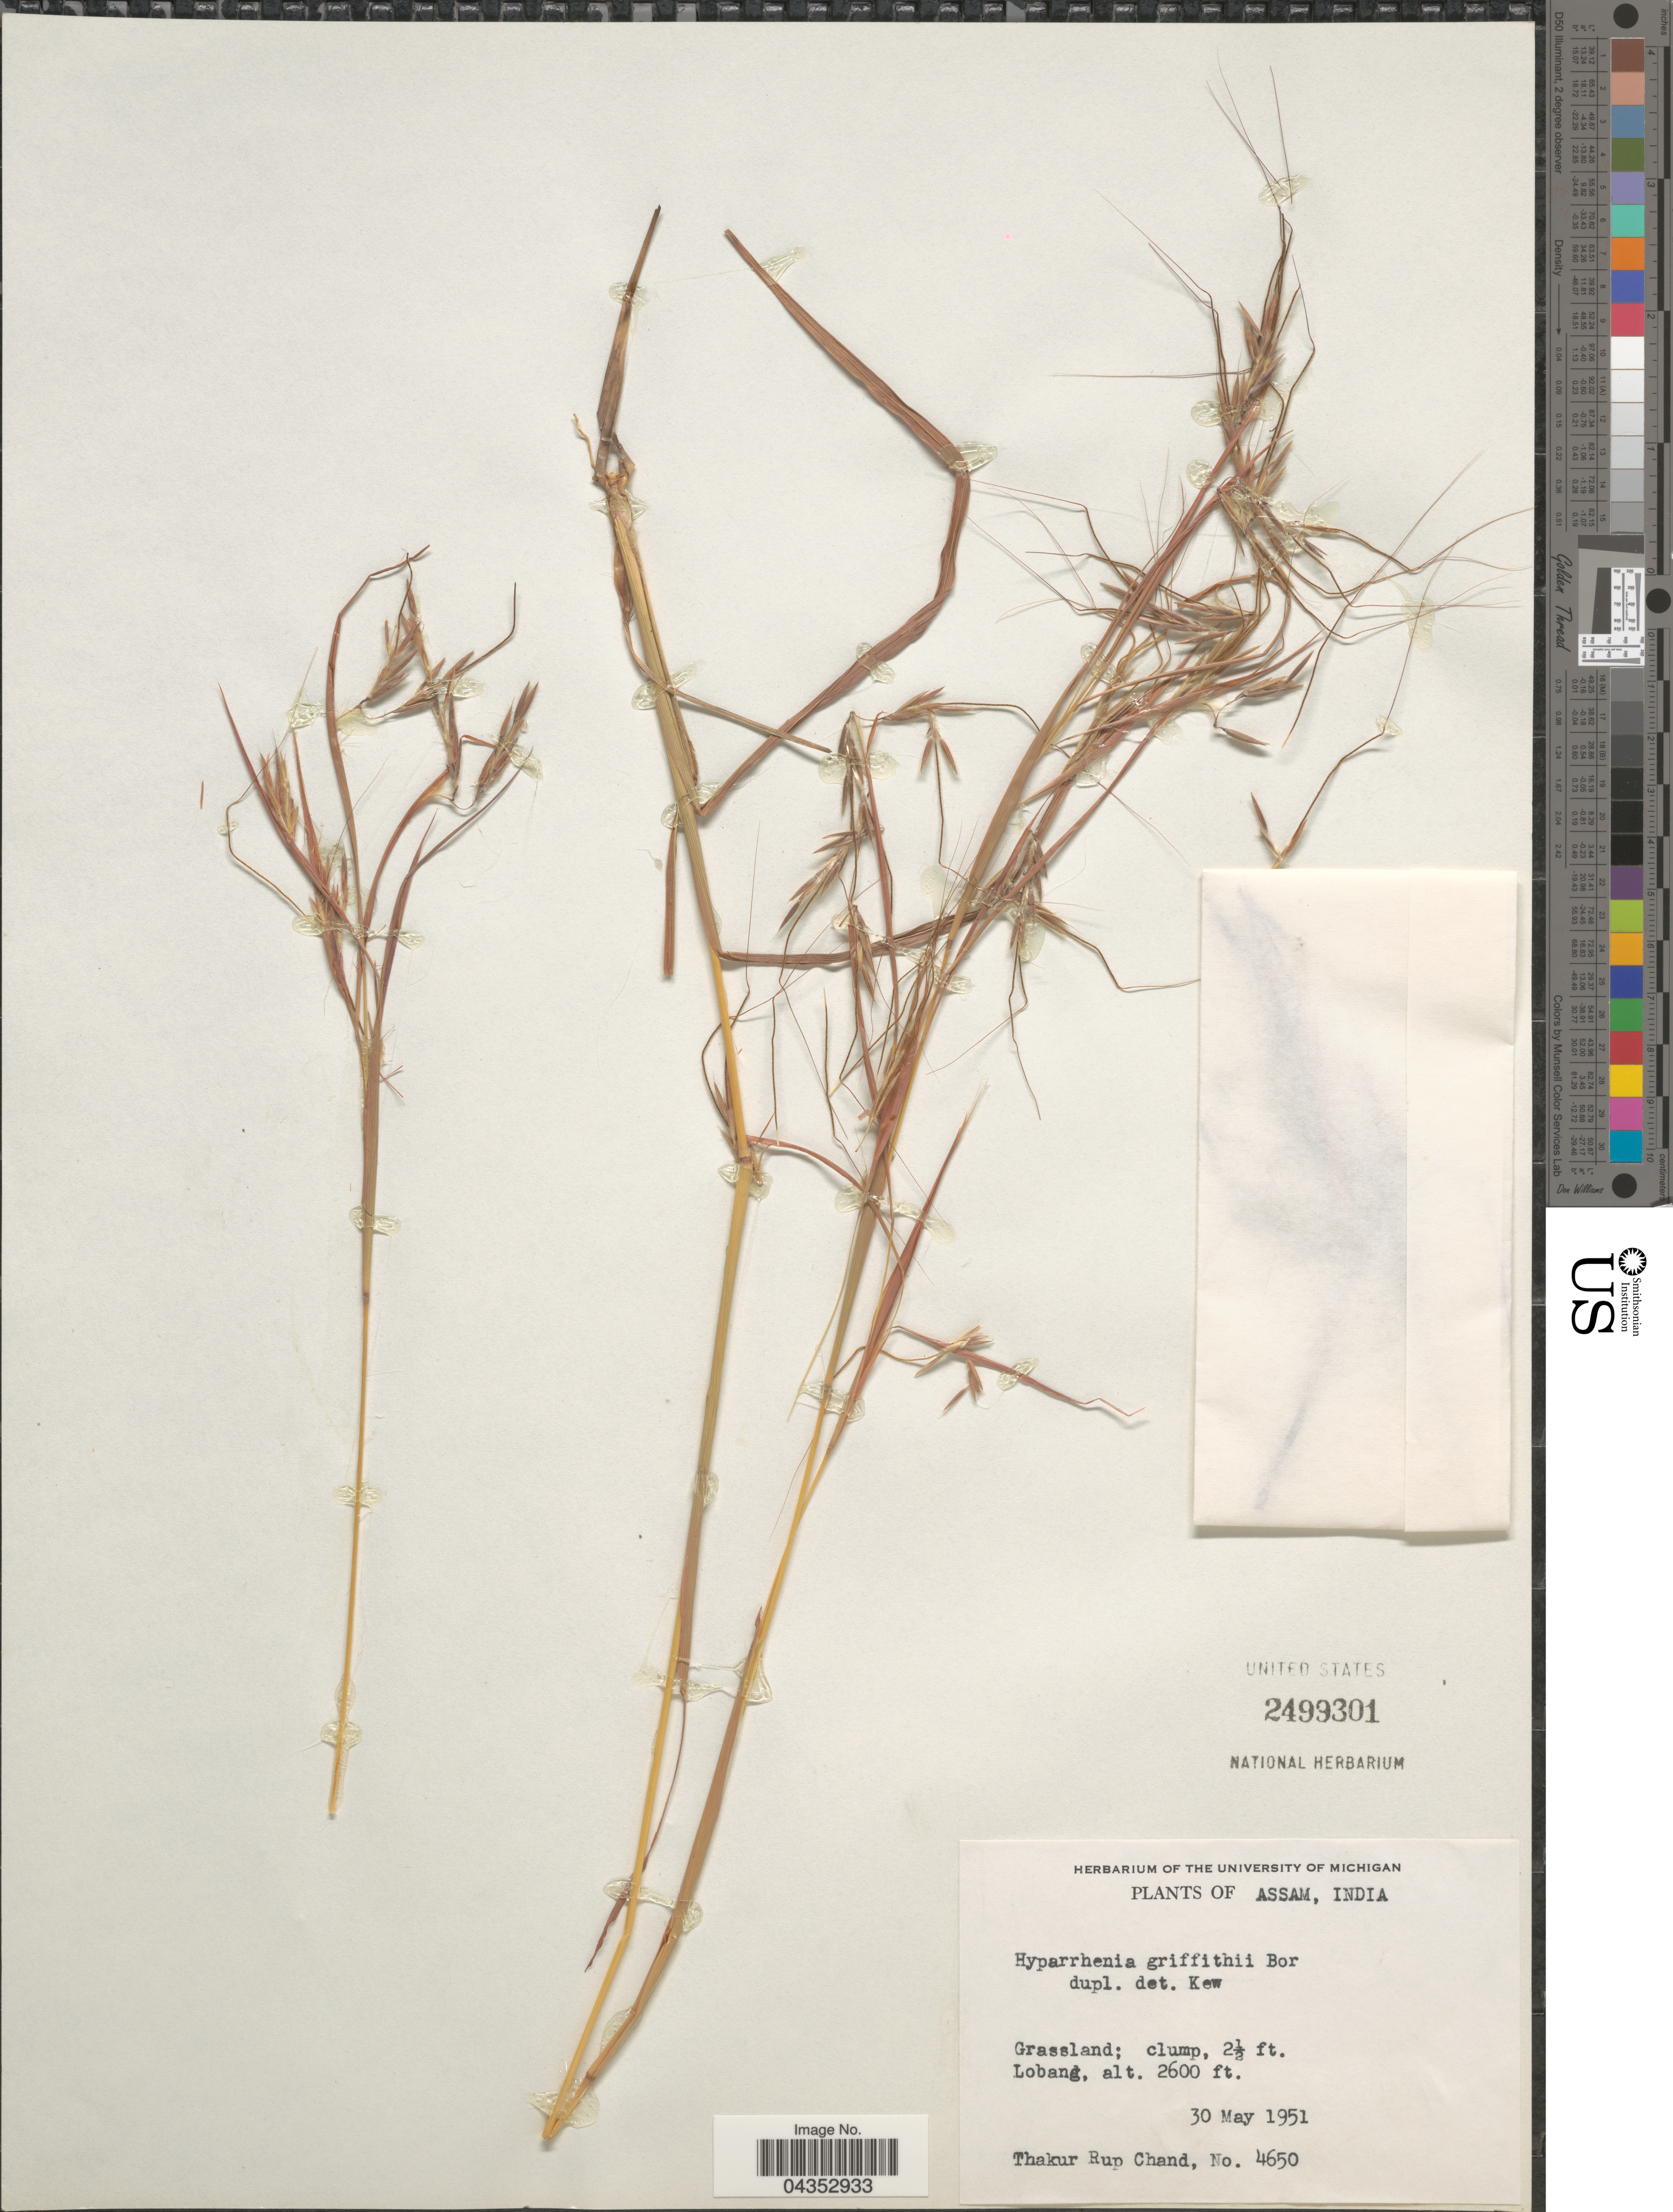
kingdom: Plantae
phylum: Tracheophyta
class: Liliopsida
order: Poales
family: Poaceae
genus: Hyparrhenia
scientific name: Hyparrhenia griffithii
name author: Bor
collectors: T. R. Chand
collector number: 4650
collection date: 1951-05-30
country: India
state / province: Assam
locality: Grassland; Lobang.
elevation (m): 792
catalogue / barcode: US 2499301